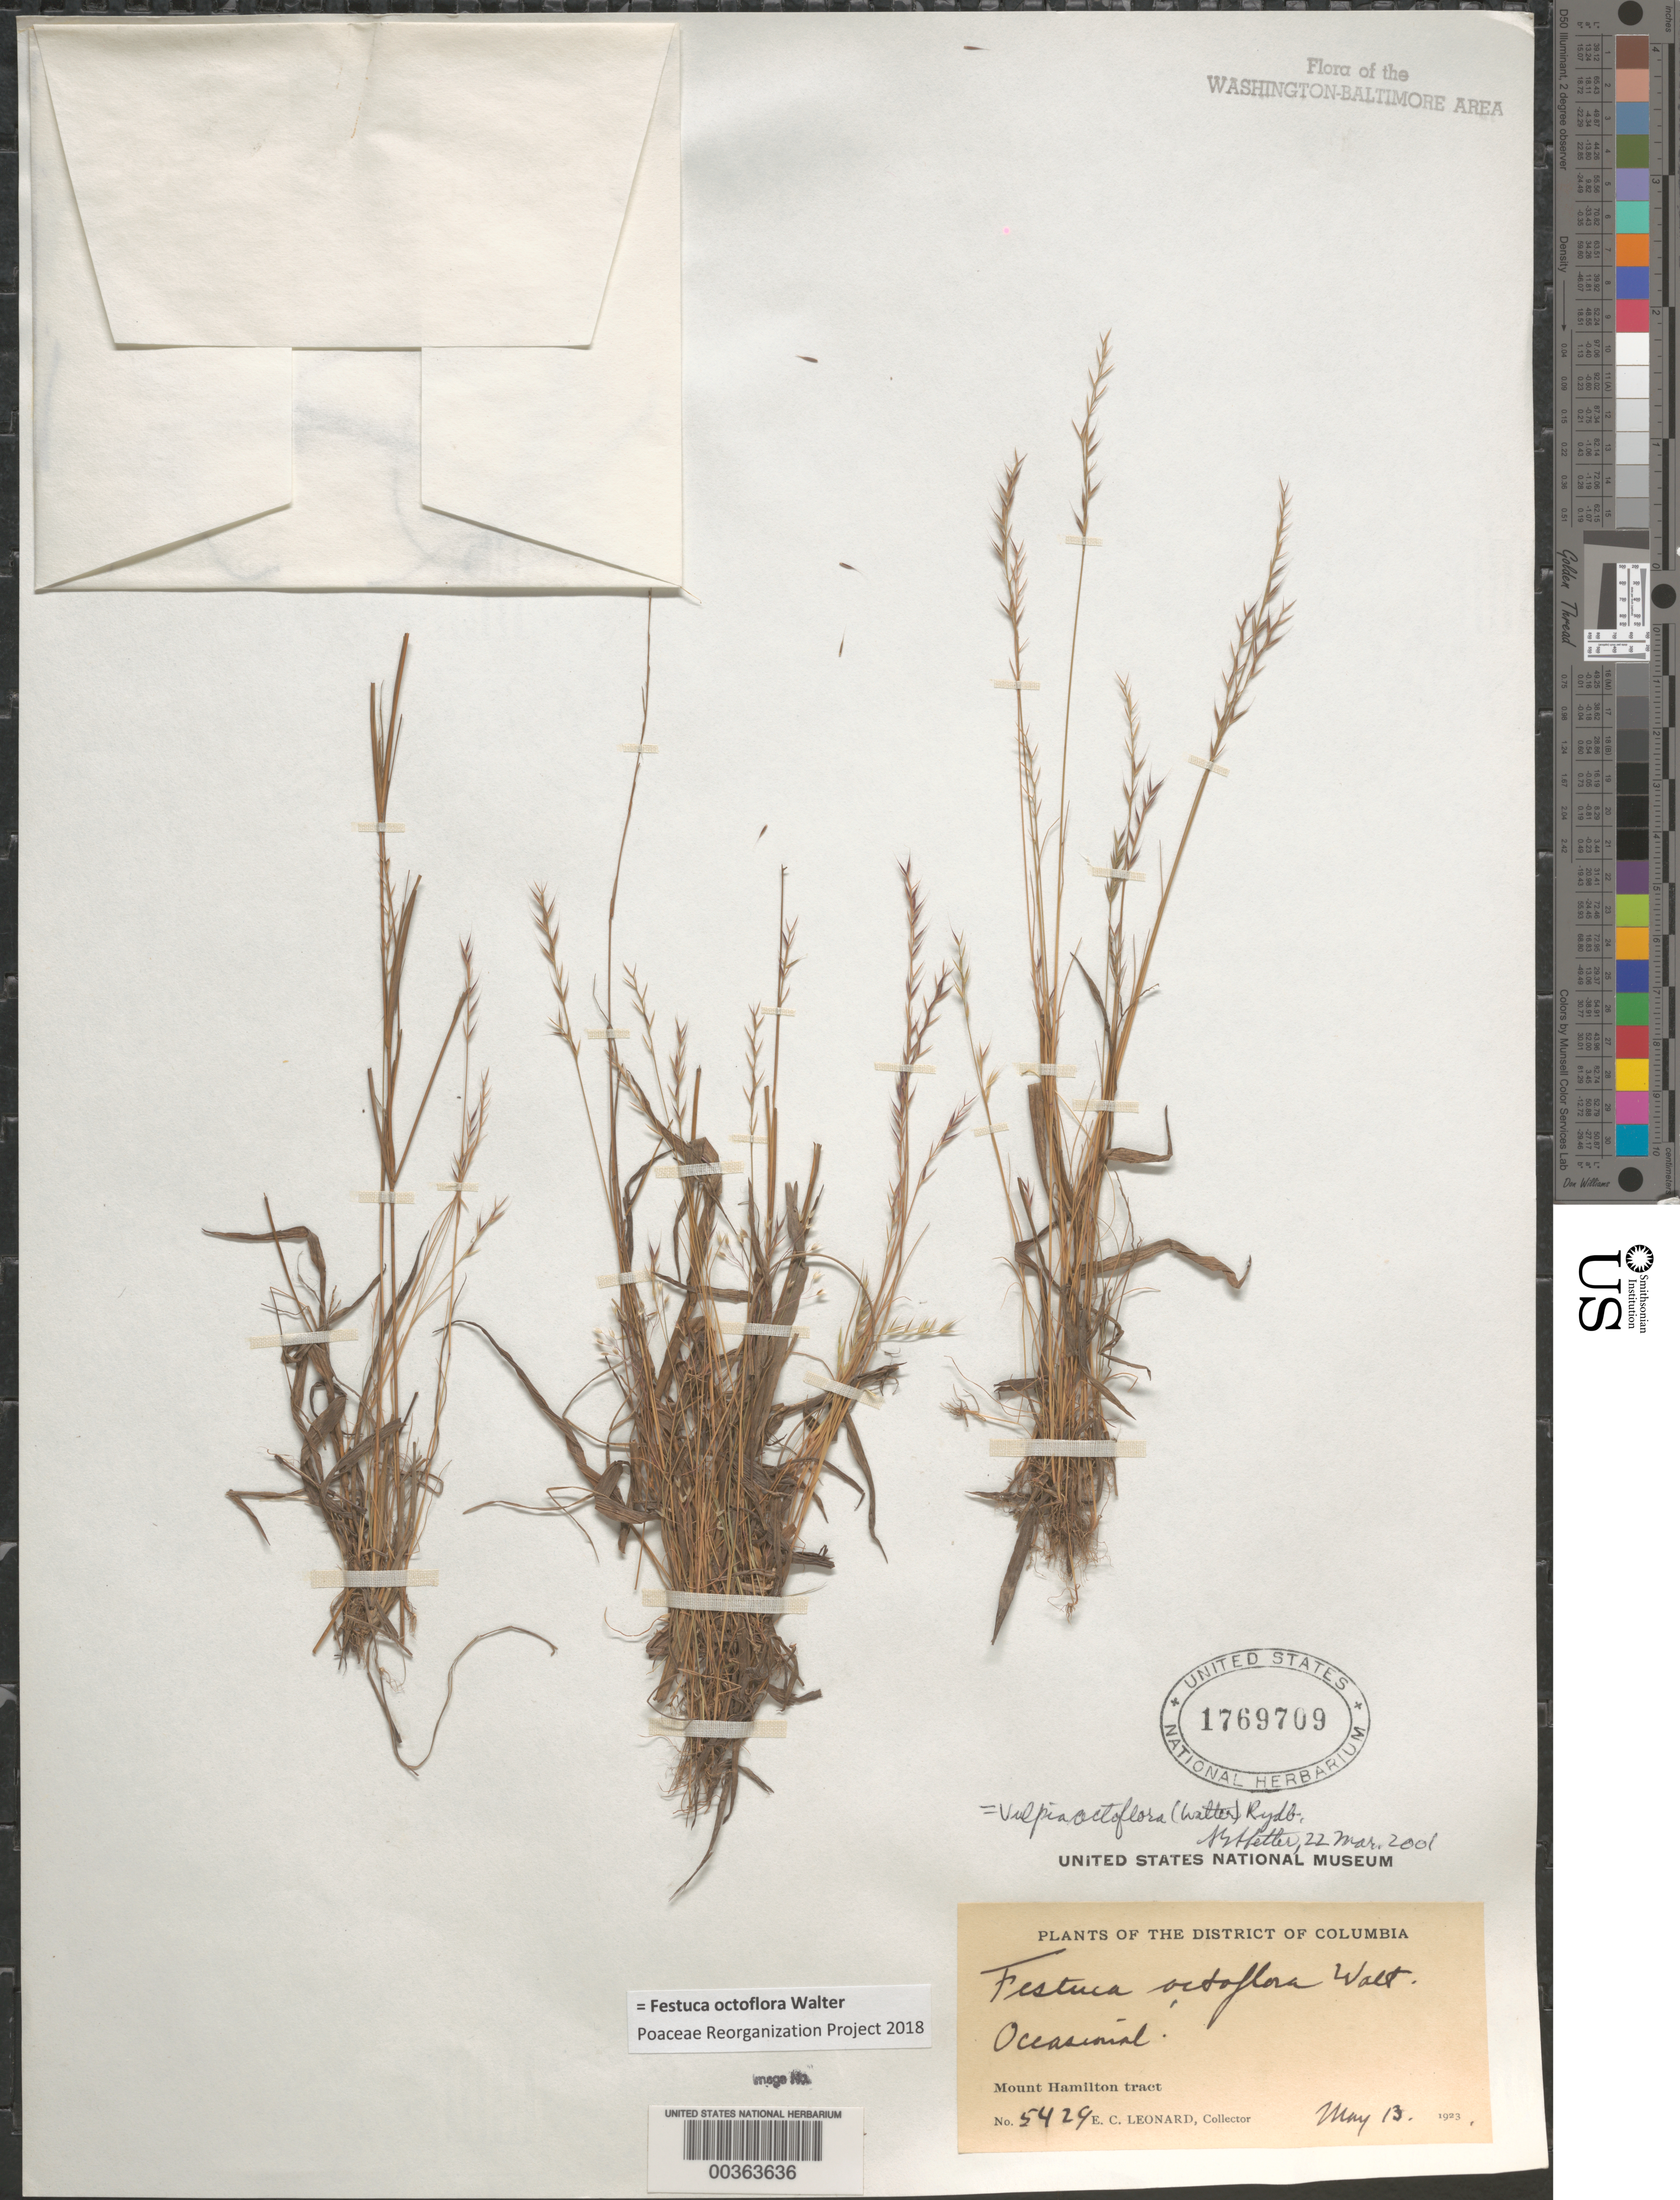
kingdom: Plantae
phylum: Tracheophyta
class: Liliopsida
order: Poales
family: Poaceae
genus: Festuca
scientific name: Festuca octoflora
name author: Walter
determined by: Poaceae Reorganization Project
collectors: E. C. Leonard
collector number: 5429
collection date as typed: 13 May 1923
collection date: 1923-05-13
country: United States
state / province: District of Columbia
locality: Mount Hamilton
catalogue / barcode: US 1769709